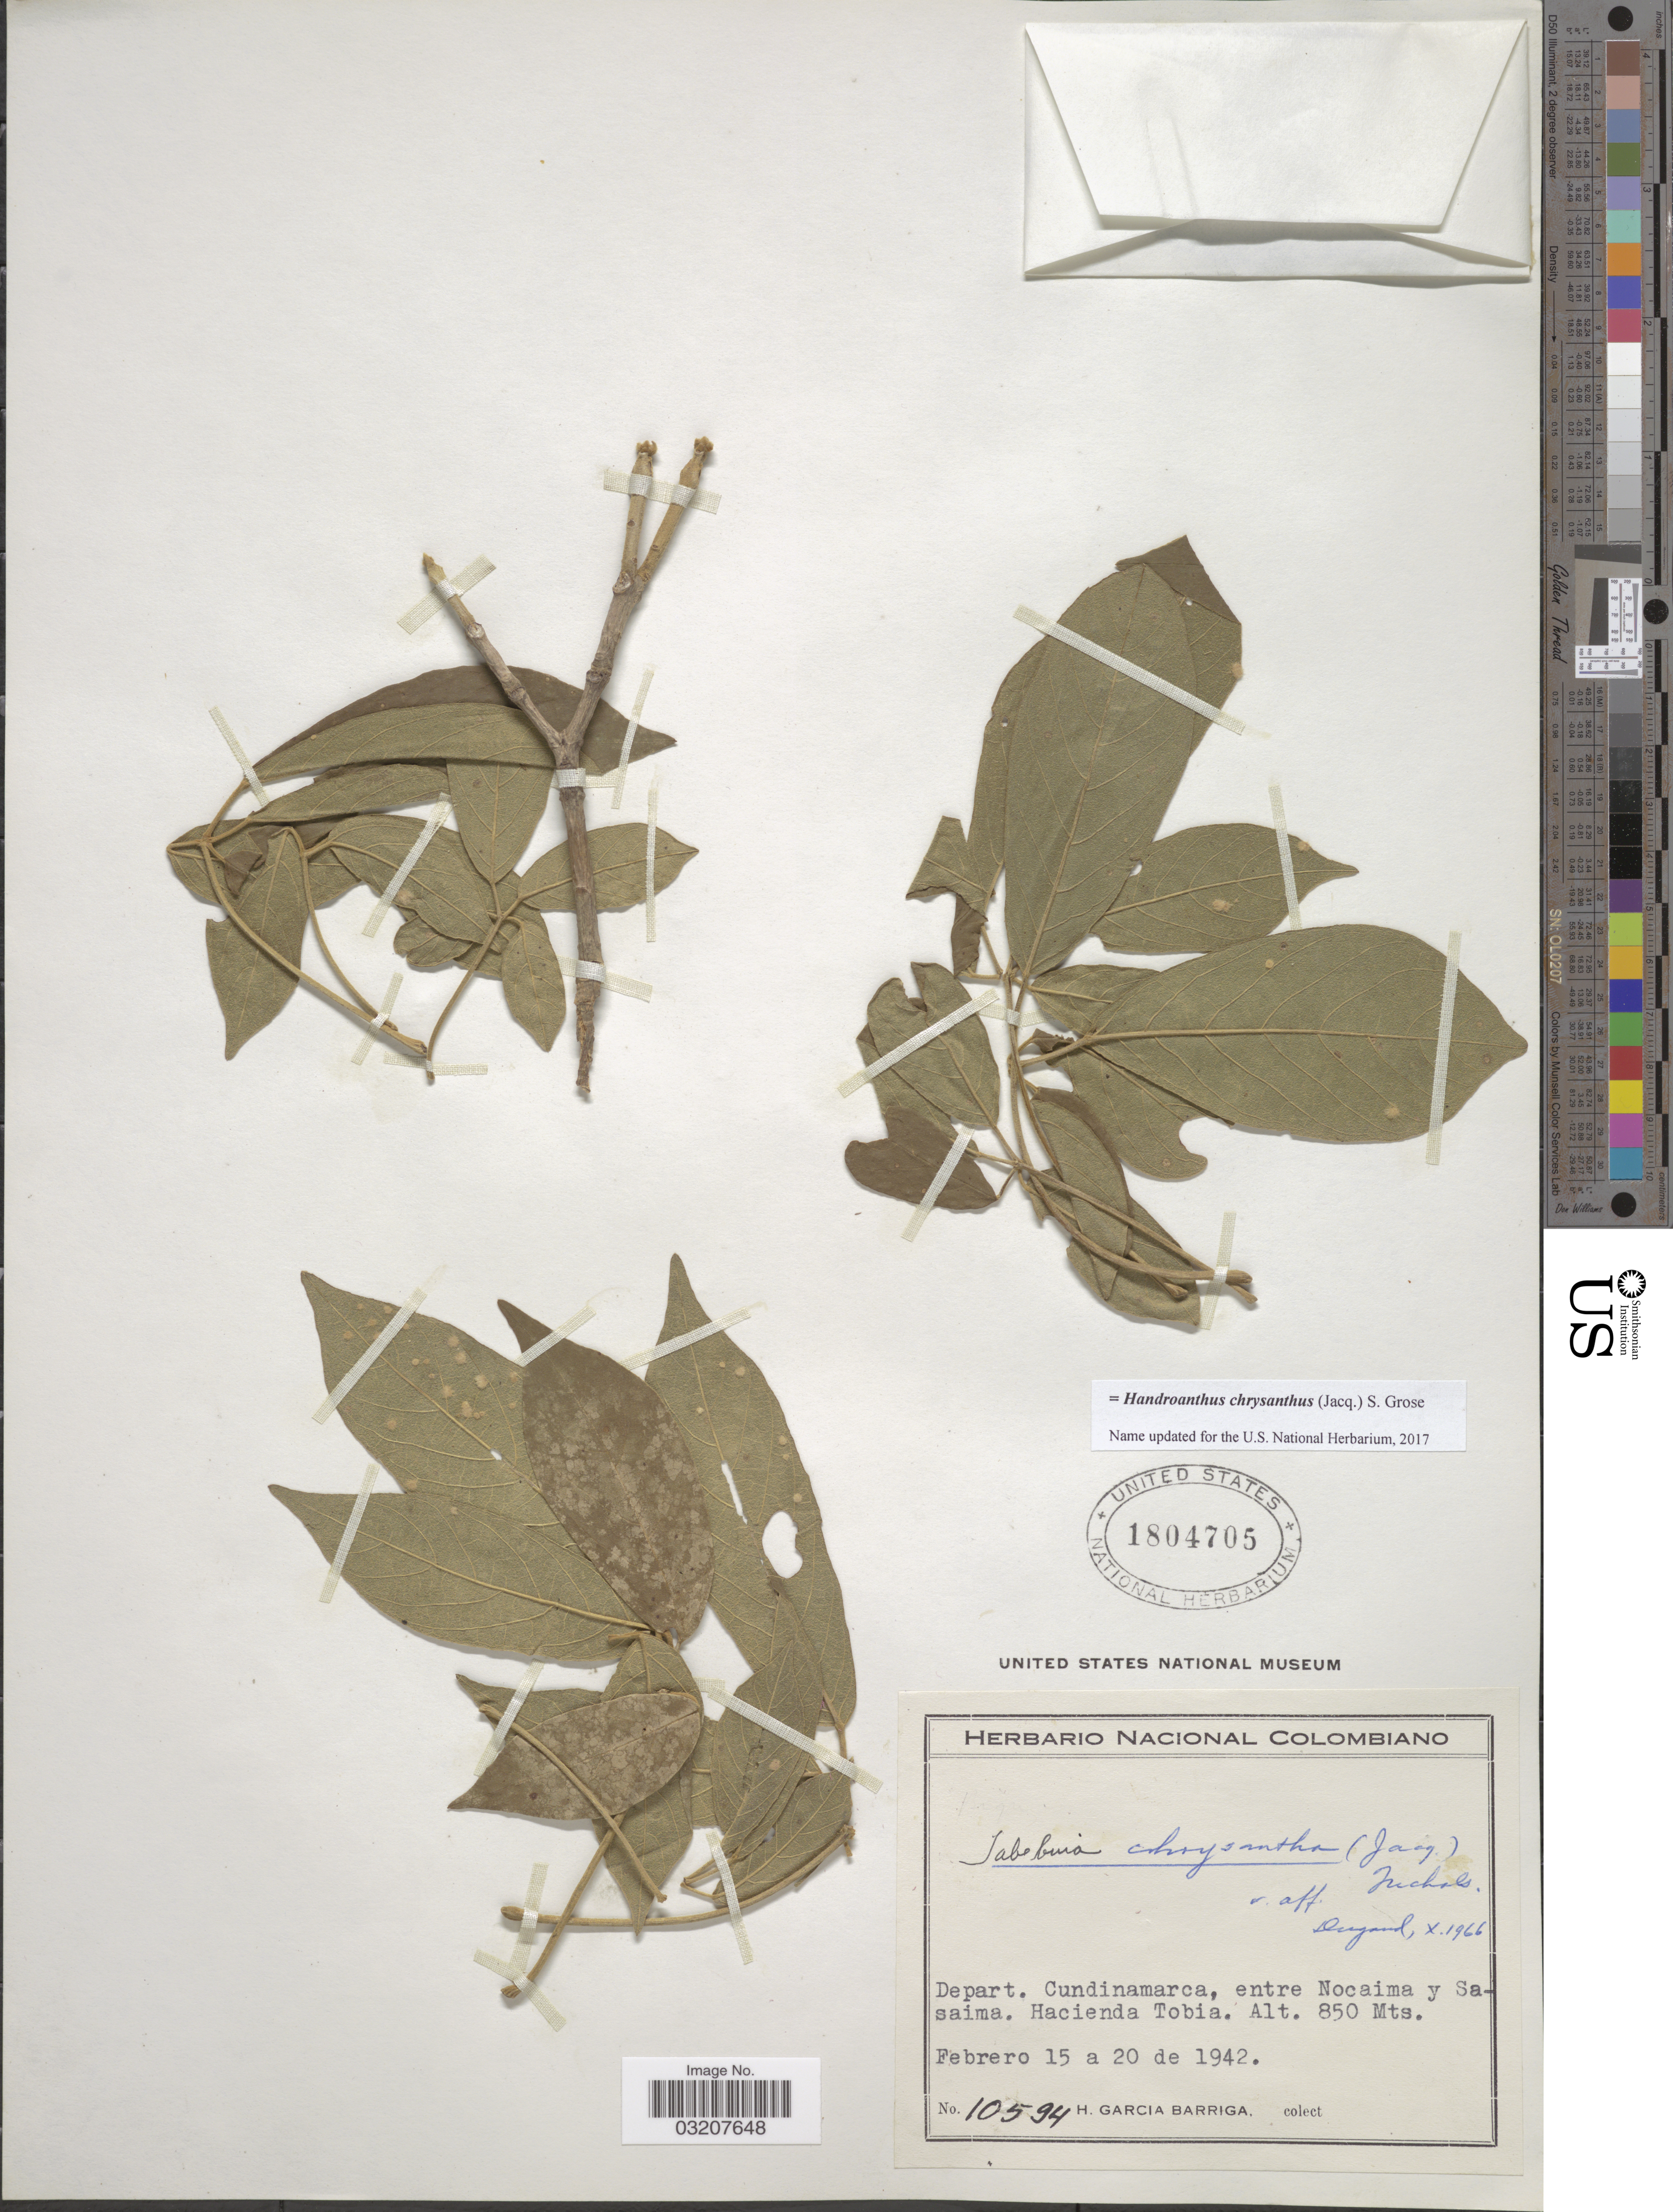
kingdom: Plantae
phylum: Tracheophyta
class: Magnoliopsida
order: Lamiales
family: Bignoniaceae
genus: Handroanthus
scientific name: Handroanthus chrysanthus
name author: (Jacq.) S.O. Grose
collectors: H. García Barriga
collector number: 10594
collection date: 1942-02-15/1942-02-20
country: Colombia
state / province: Cundinamarca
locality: Depart. Cundinamarca, entre Nocaima y Sasaima. Hacienda Tobia.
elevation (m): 850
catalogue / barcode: US 1804705